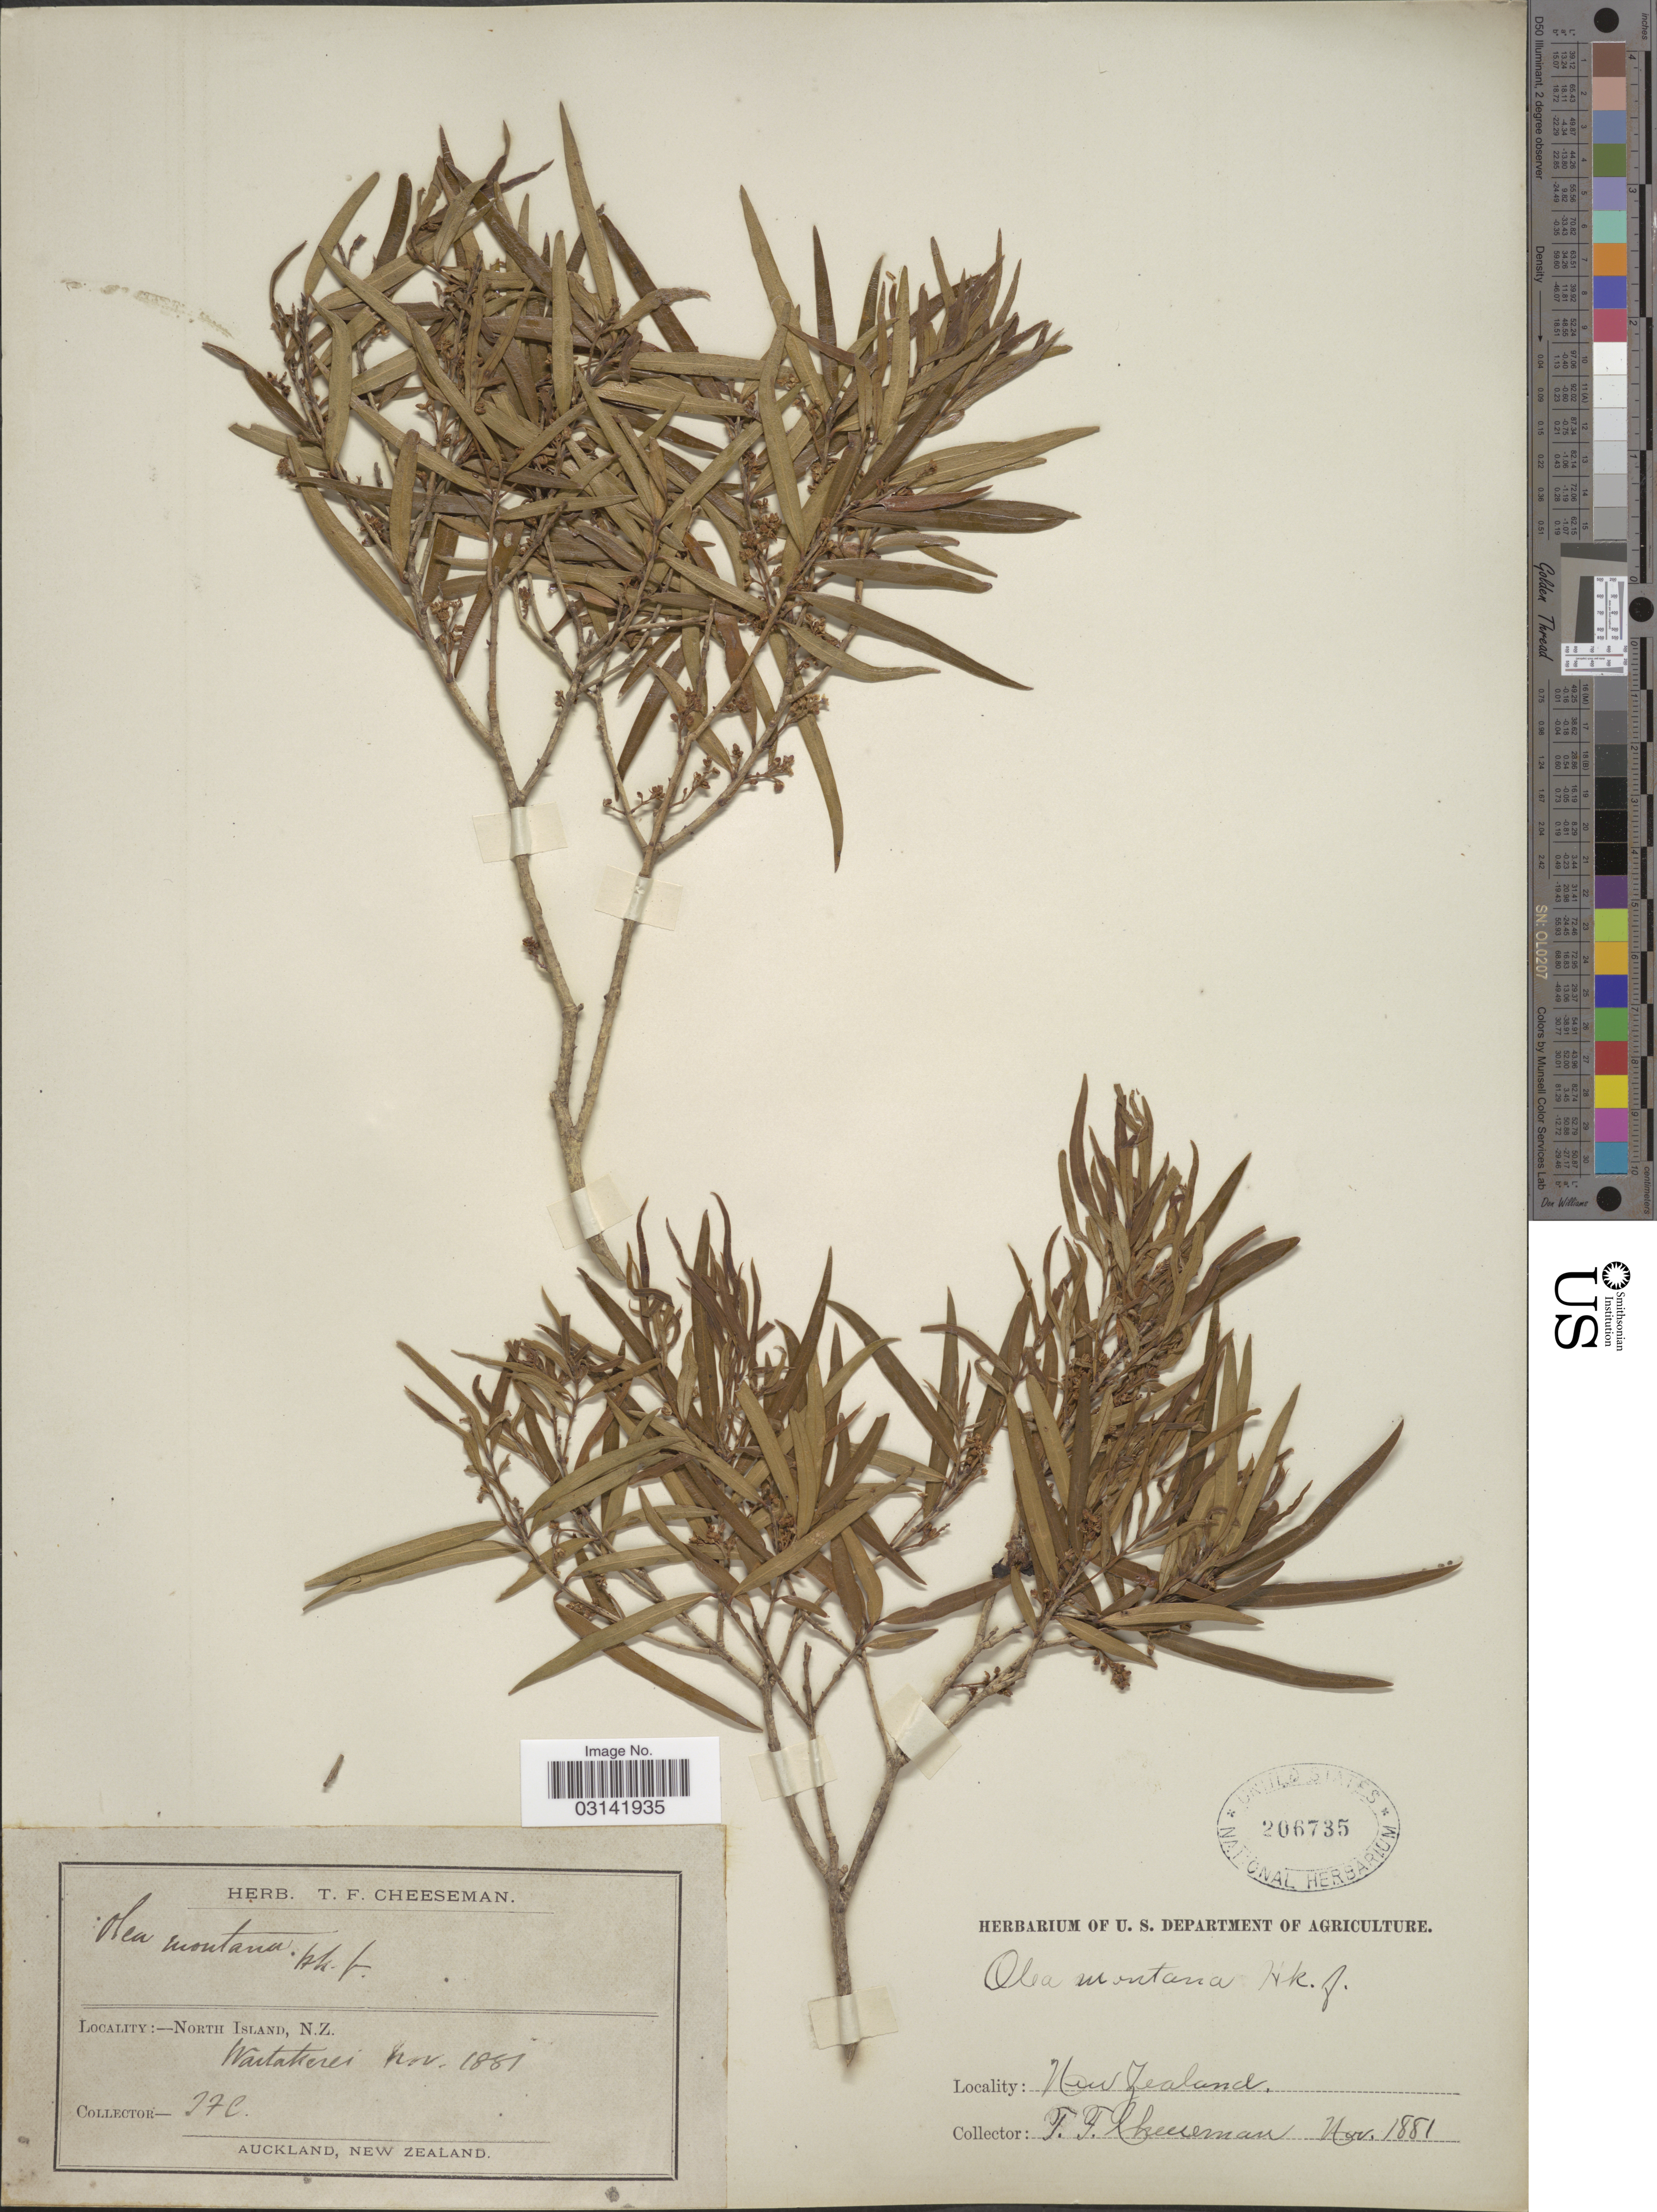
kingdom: Plantae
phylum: Tracheophyta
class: Magnoliopsida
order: Lamiales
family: Oleaceae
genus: Olea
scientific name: Olea montana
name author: Hook. f.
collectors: T. F. Cheeseman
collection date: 1881-11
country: New Zealand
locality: North Island, Waitakerei.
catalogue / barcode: US 206735